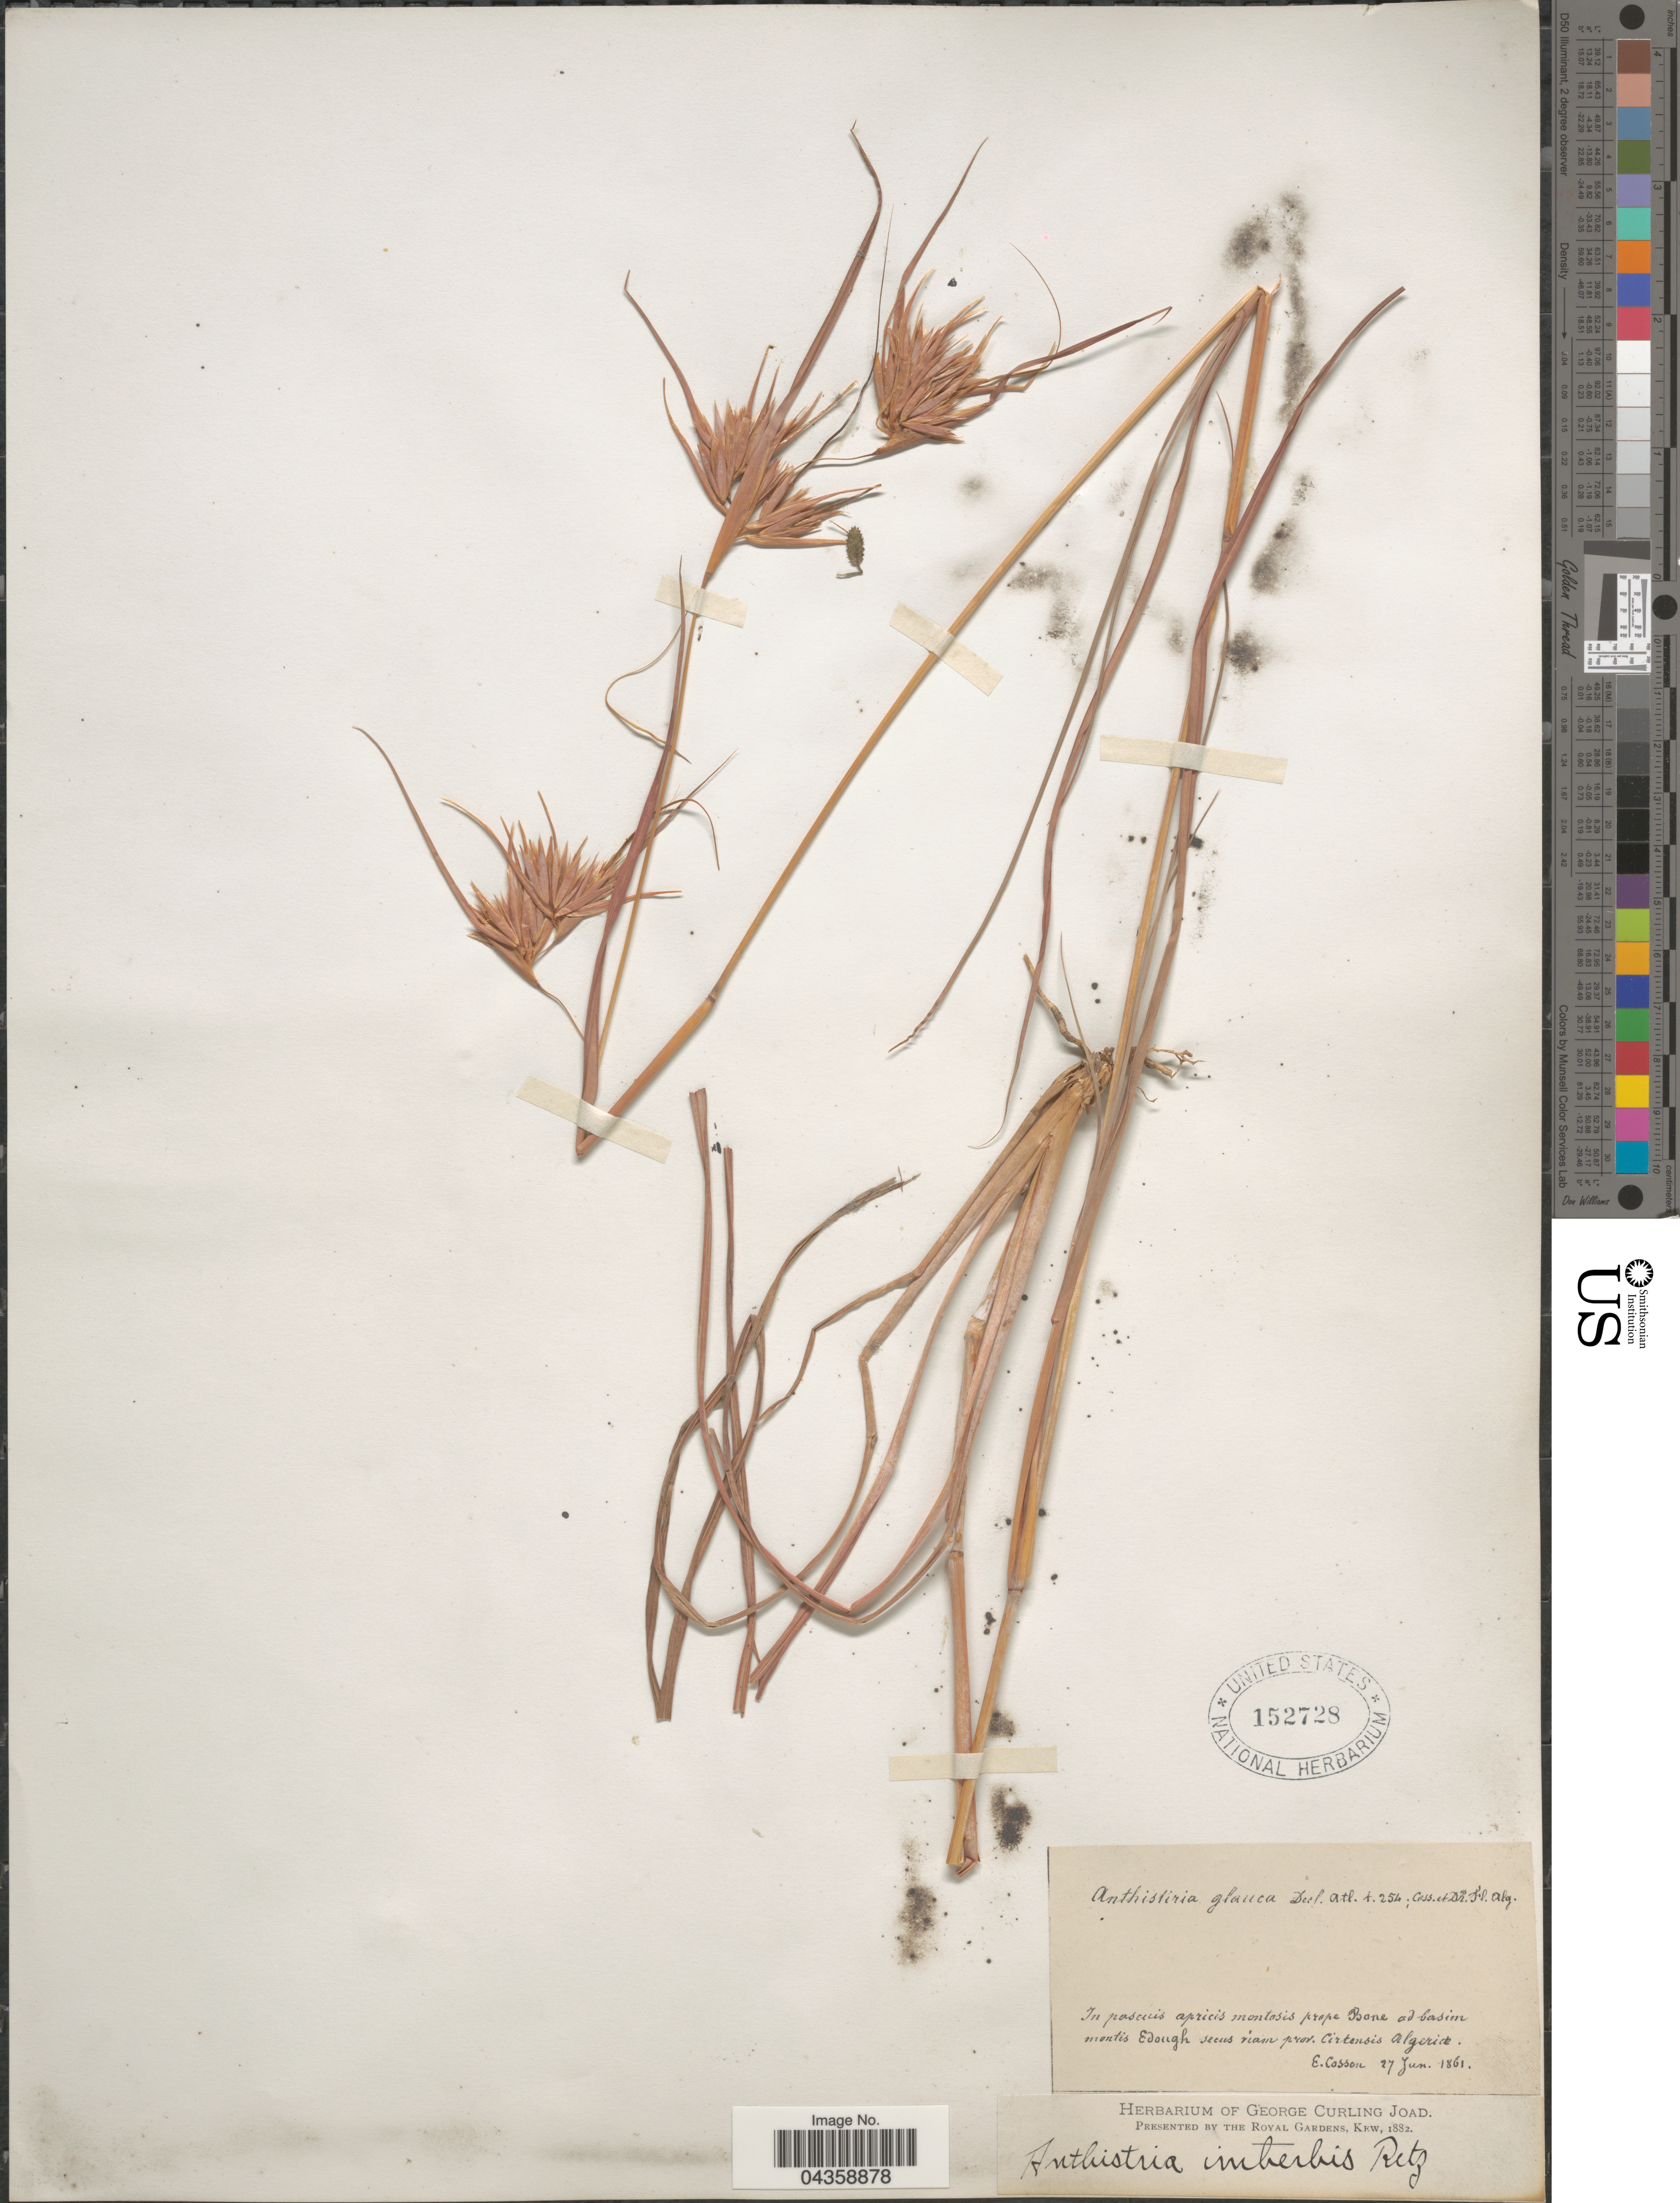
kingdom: Plantae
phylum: Tracheophyta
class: Liliopsida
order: Poales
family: Poaceae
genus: Themeda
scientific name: Themeda triandra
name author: Forssk.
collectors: E. Cosson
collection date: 1861-06-27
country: Algeria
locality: In pascuis apricis montosis prope Bone ad basim montis Edough secus riam prov. Cirtensis Algeriæ.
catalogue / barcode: US 152728